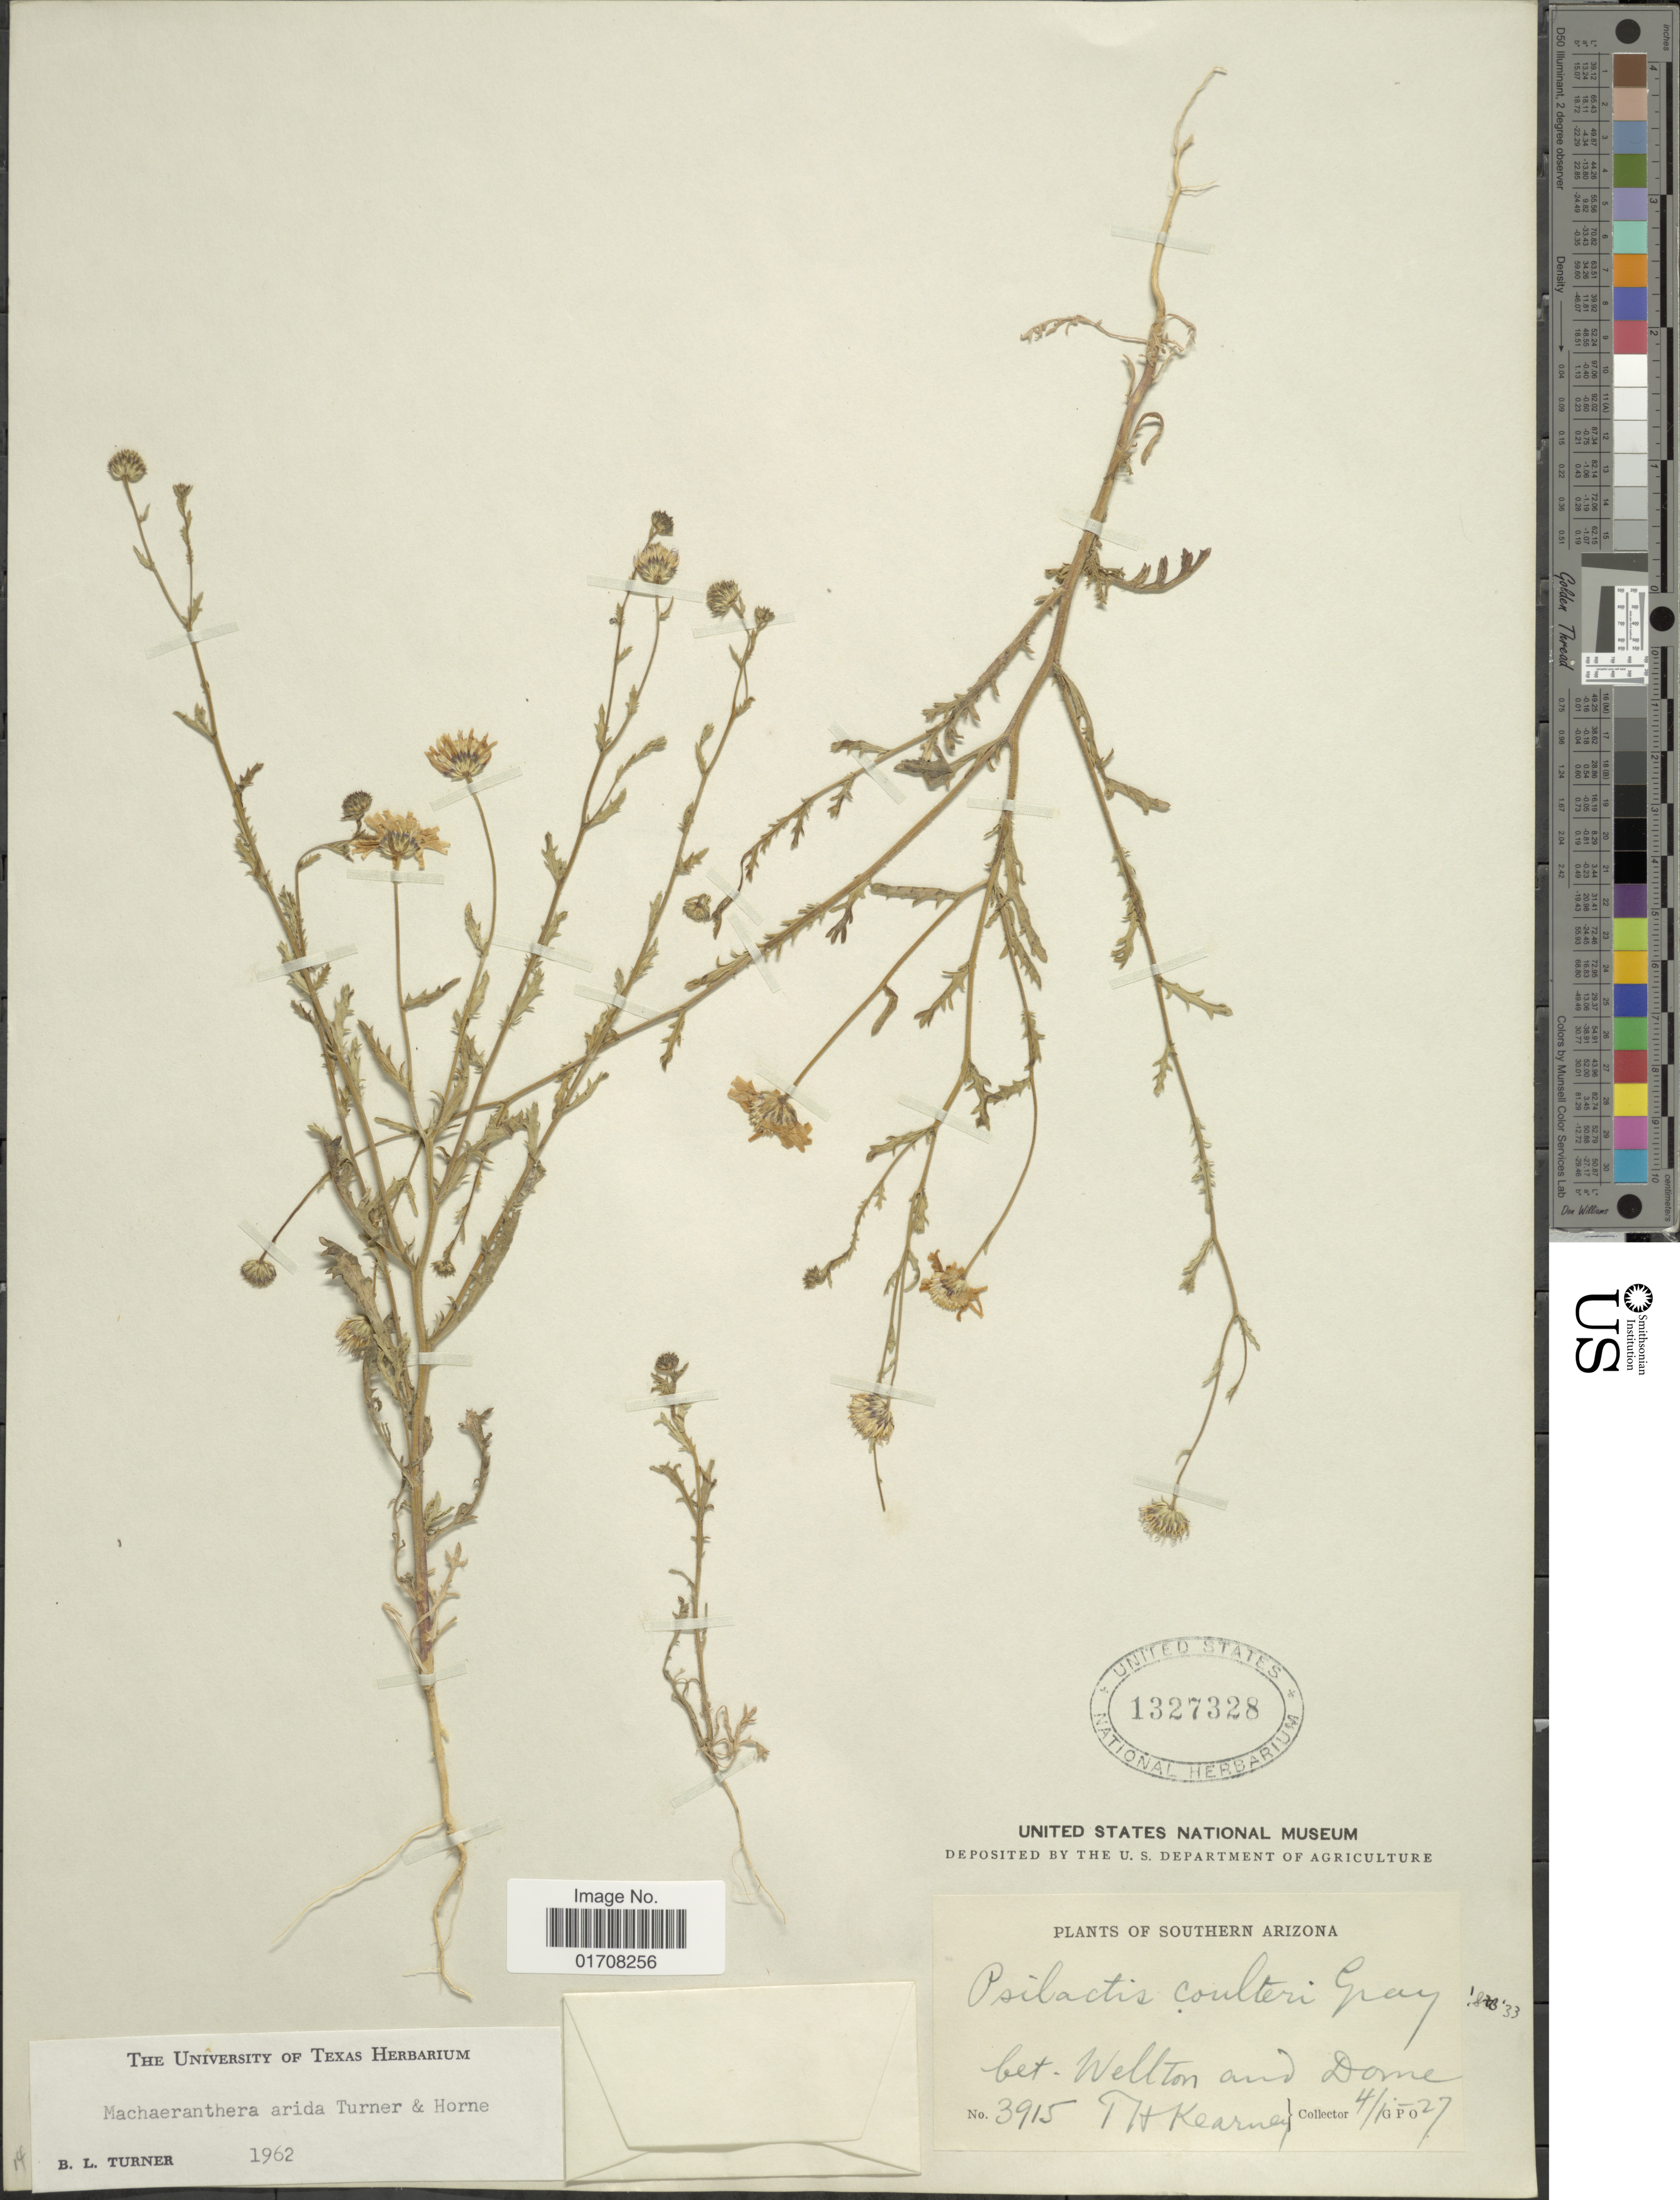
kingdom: Plantae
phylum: Tracheophyta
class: Magnoliopsida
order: Asterales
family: Asteraceae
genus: Machaeranthera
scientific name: Machaeranthera arida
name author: B.L. Turner & D.B. Horne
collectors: T. H. Kearney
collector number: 3915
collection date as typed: Transcribed d/m/y: 1/4/27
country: United States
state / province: Arizona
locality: Southern Arizona, bet. Wellton and Dome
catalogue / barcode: US 1327328